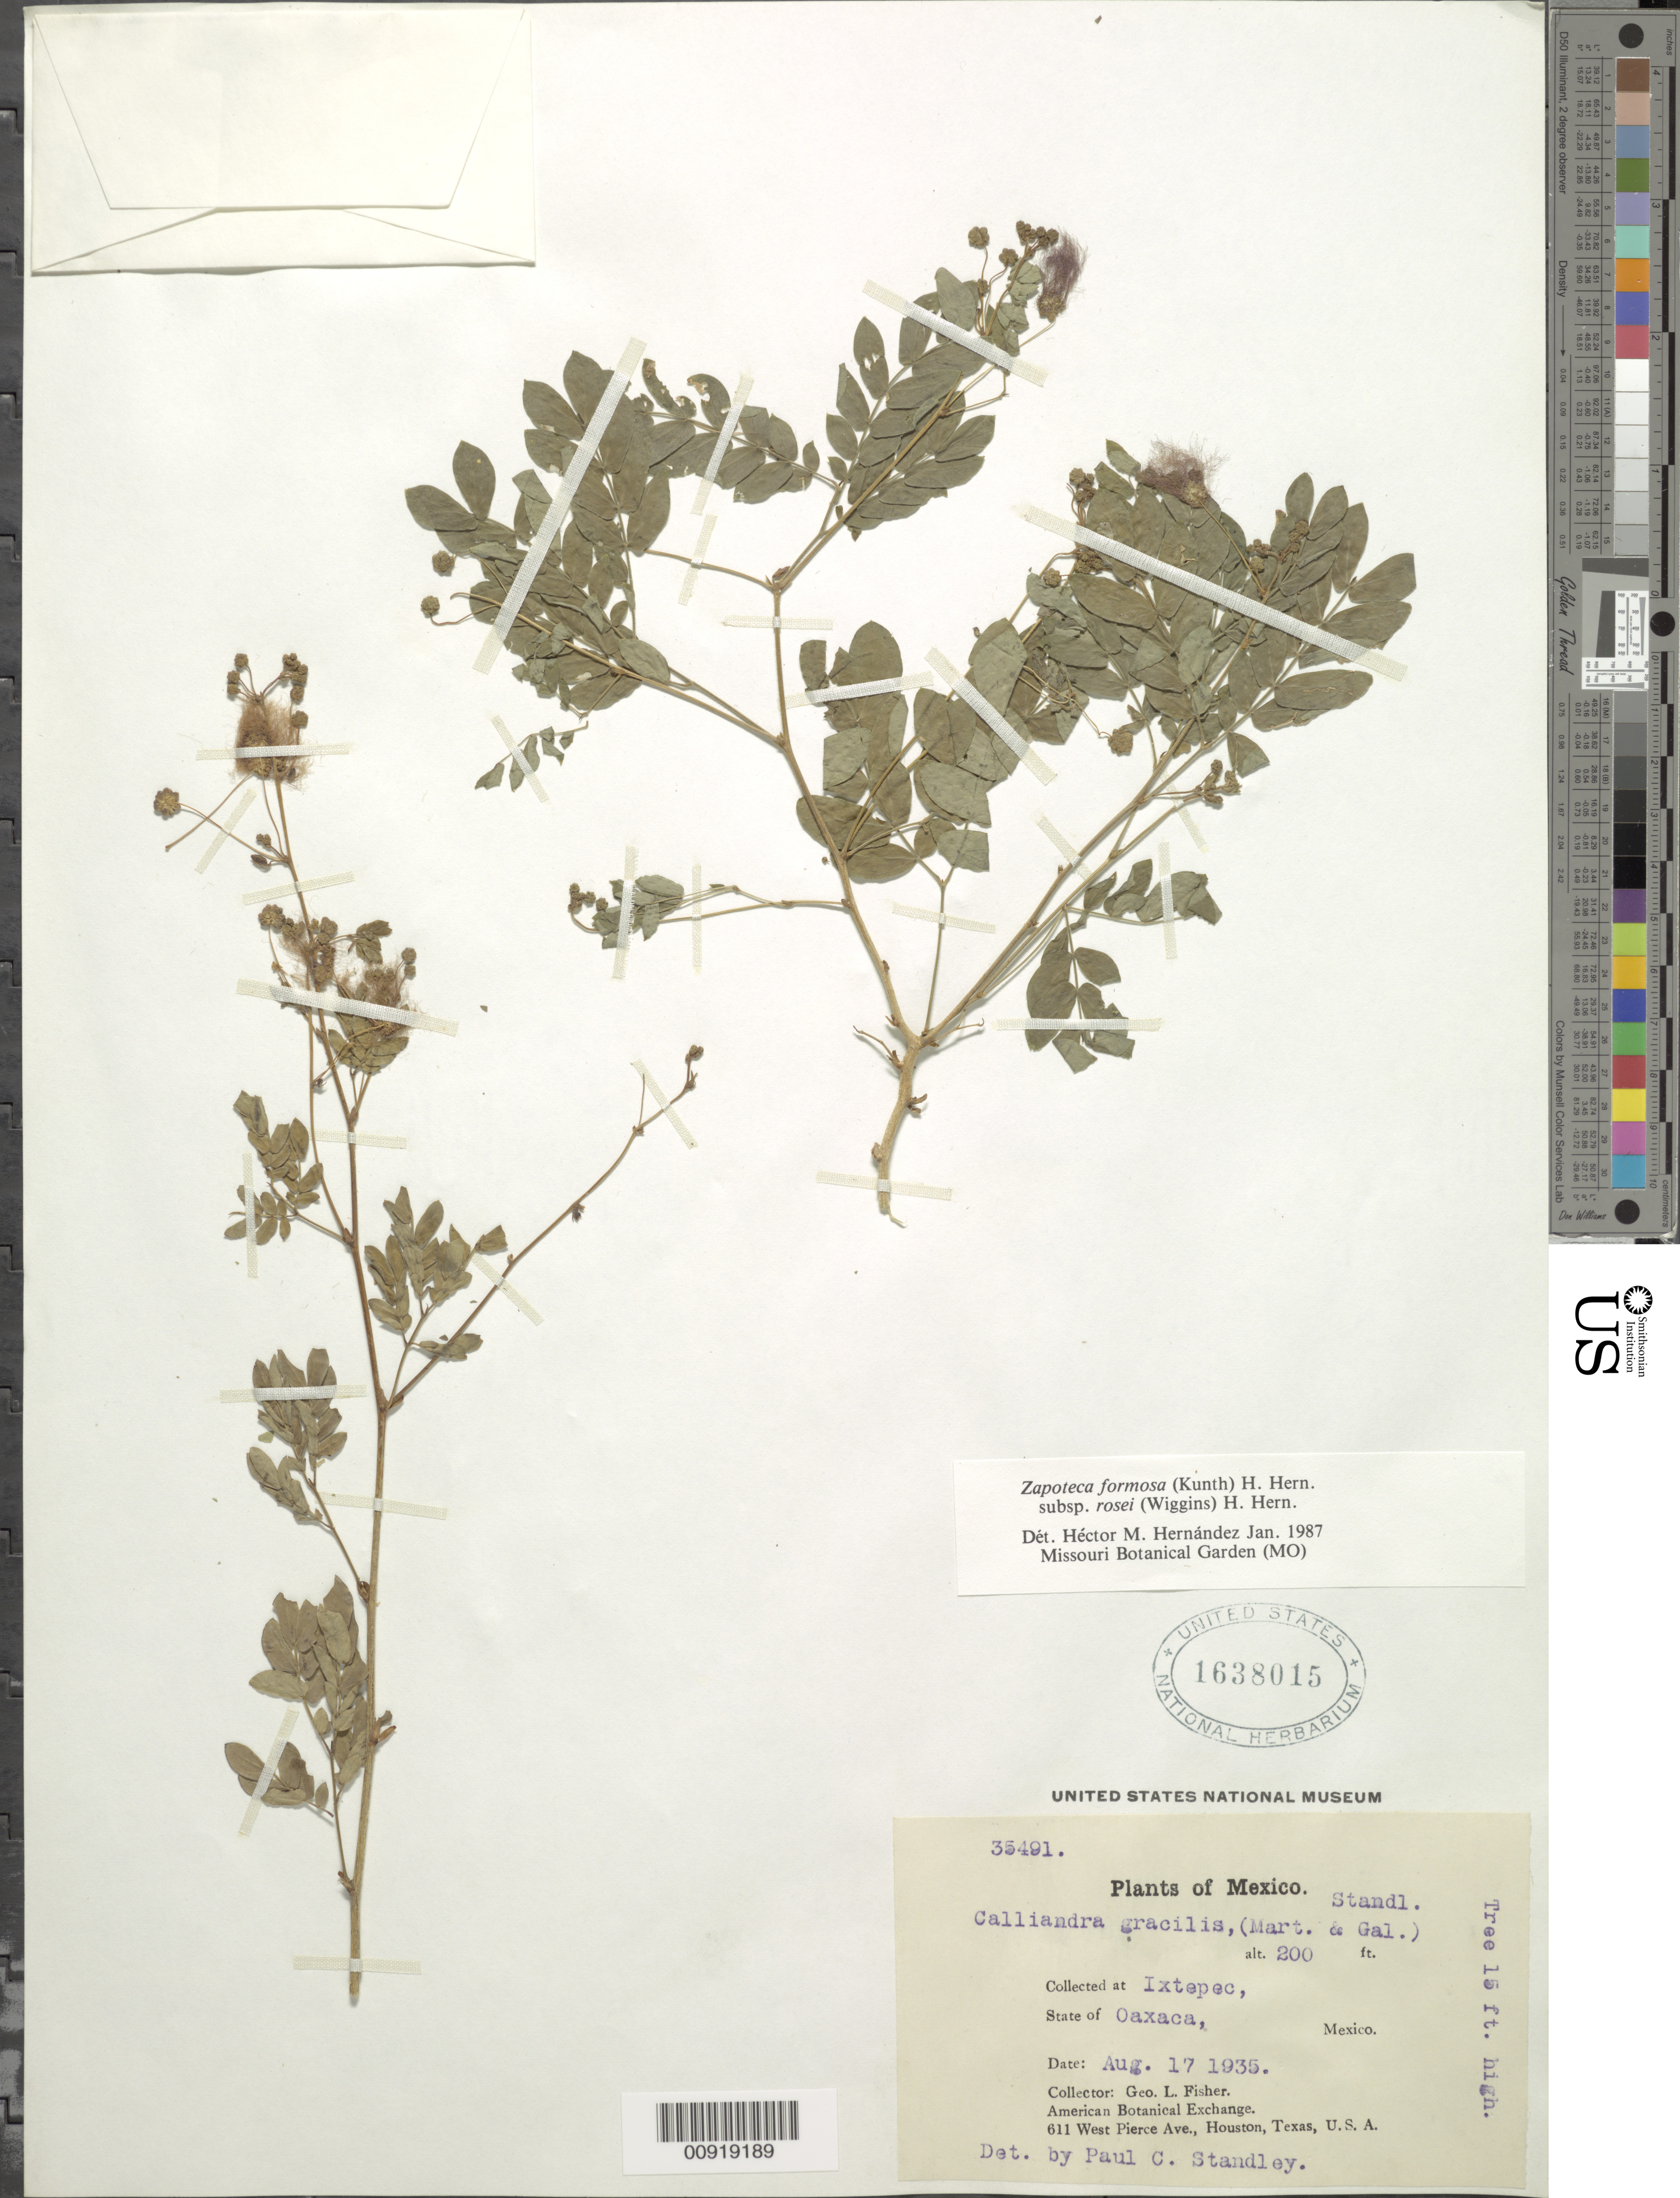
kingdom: Plantae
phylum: Tracheophyta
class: Magnoliopsida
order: Fabales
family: Fabaceae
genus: Zapoteca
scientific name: Zapoteca formosa subsp. rosei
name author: (Wiggins) H.M. Hern.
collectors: G. L. Fisher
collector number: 35491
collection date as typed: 17 Aug 1935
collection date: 1935-08-17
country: Mexico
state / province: Oaxaca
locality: Ixtepec, Oaxaca.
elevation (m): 61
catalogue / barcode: US 1638015